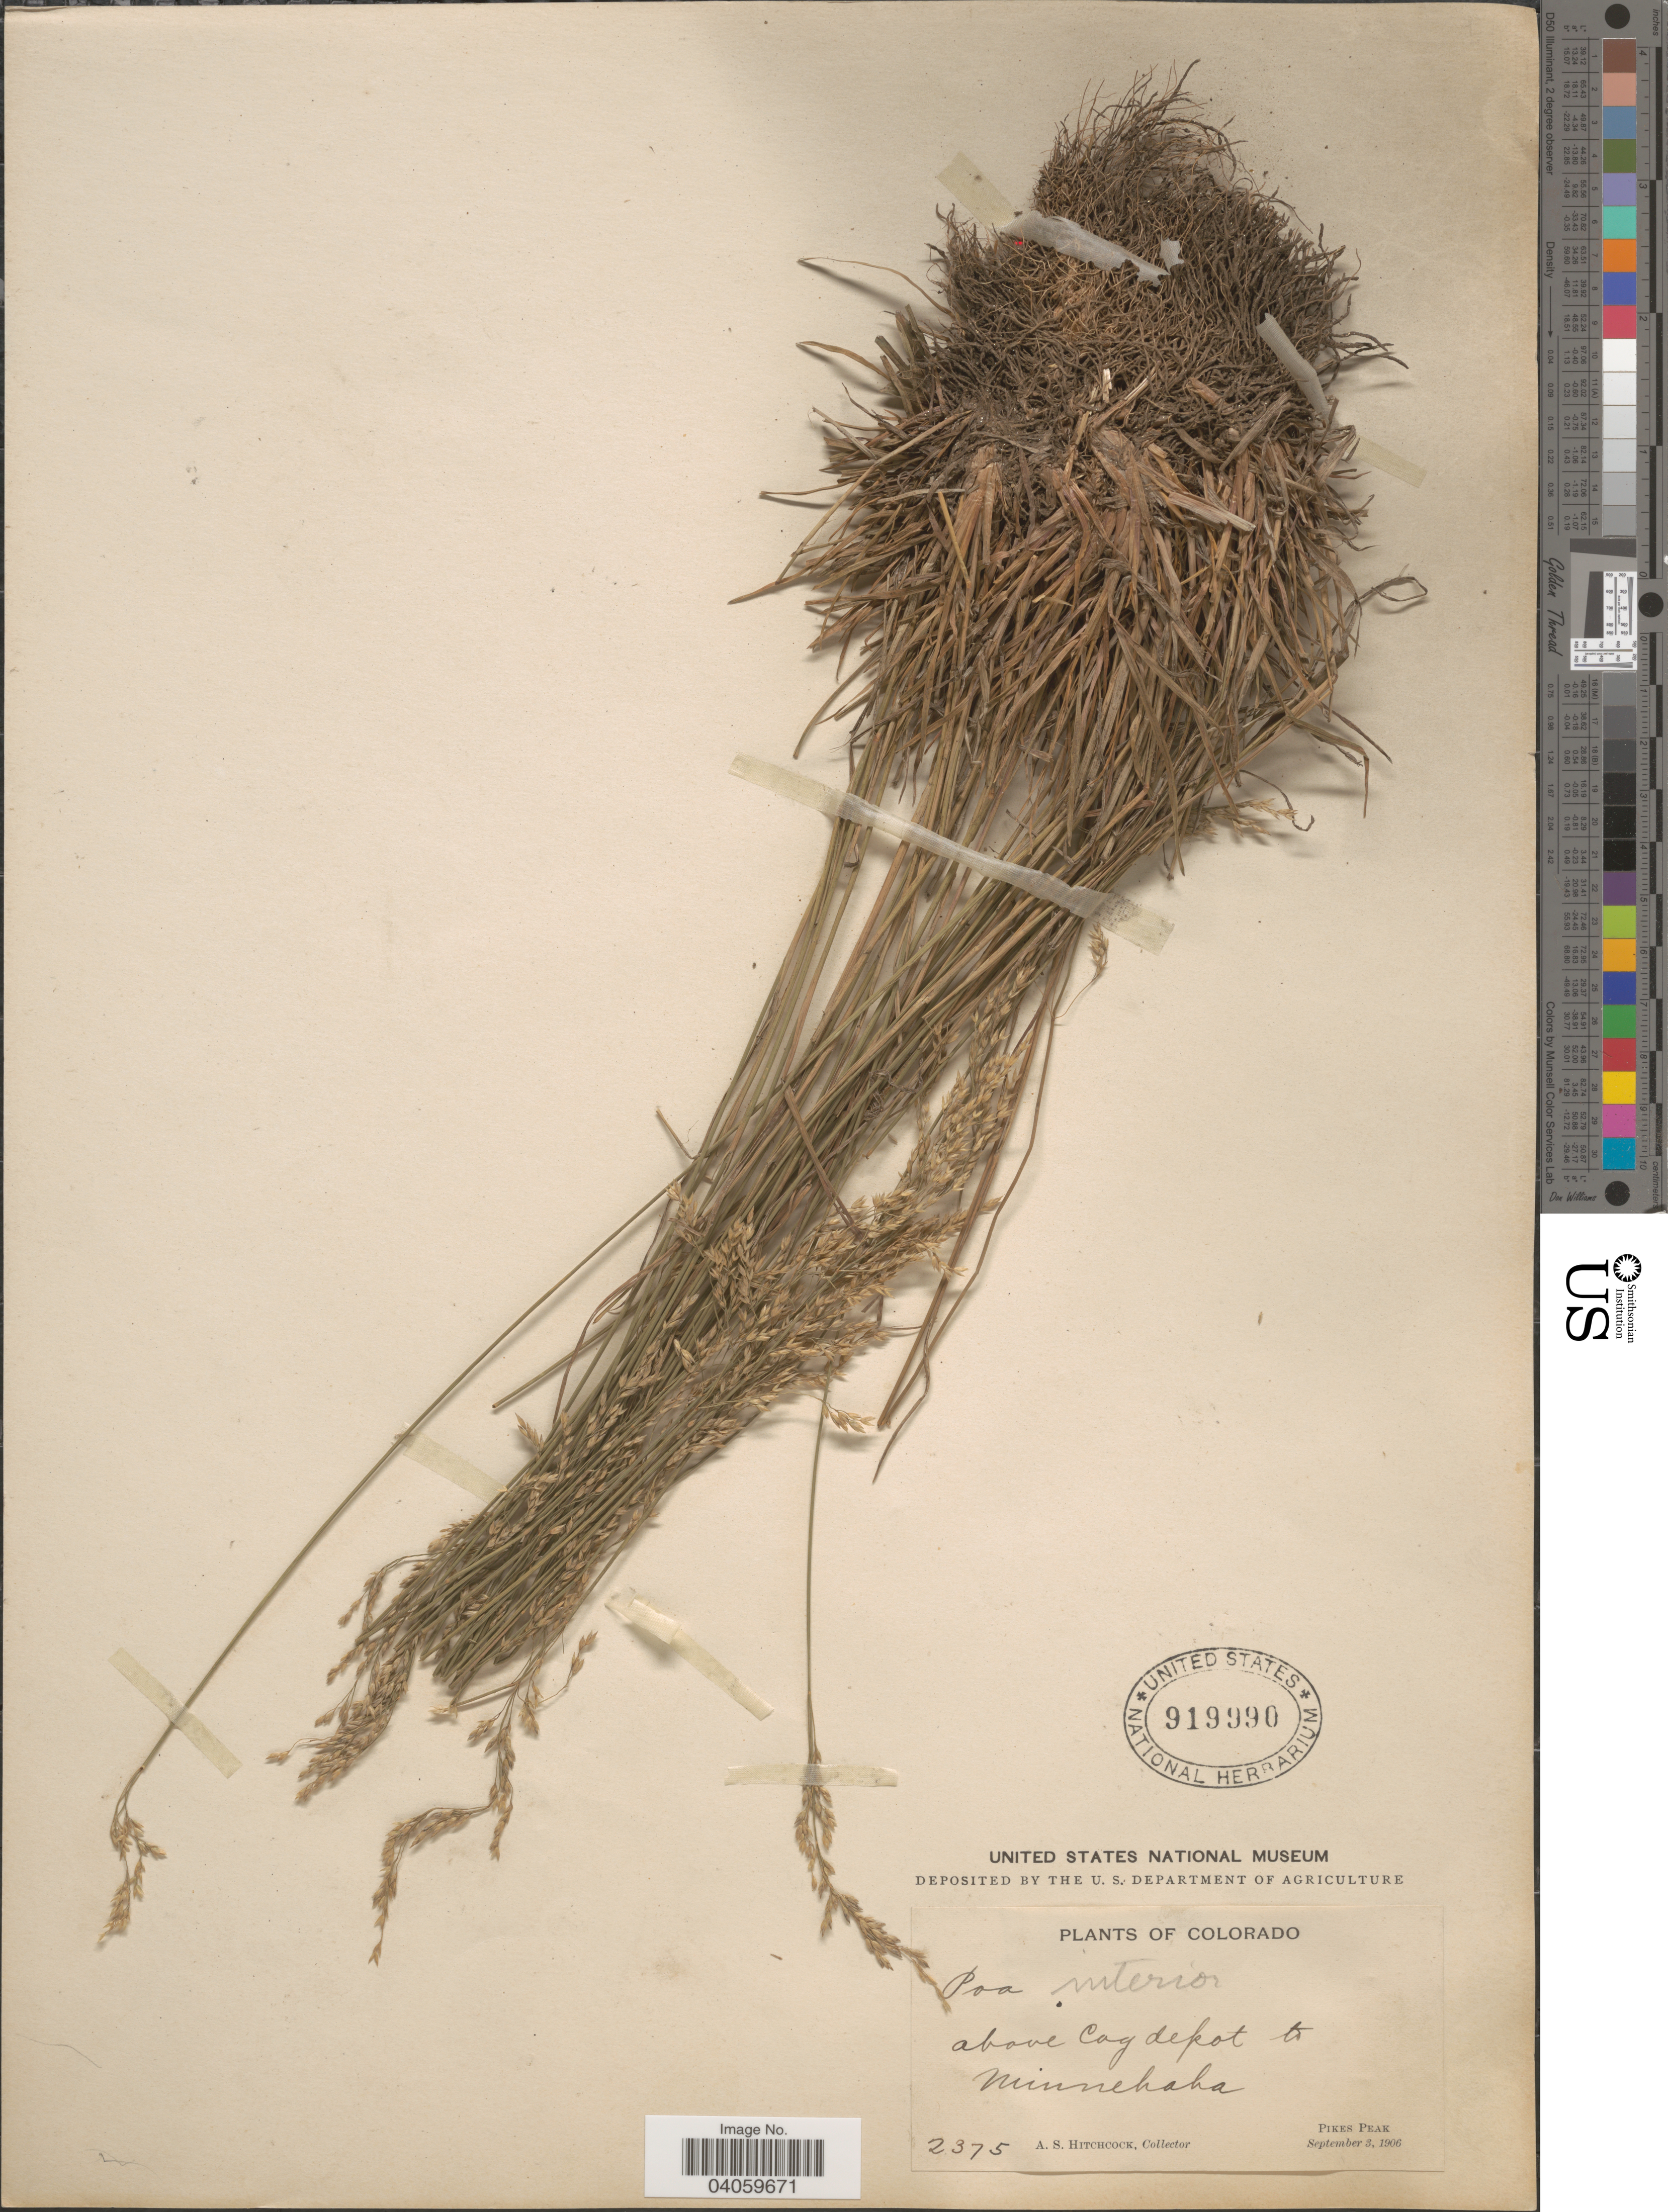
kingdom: Plantae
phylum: Tracheophyta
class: Liliopsida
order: Poales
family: Poaceae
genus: Poa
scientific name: Poa interior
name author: Rydb.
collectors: A. S. Hitchcock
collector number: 2375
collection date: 1906-09-03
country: United States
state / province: Colorado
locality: Above Cog depot to Minnehaha. Pikes Peak.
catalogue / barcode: US 919990